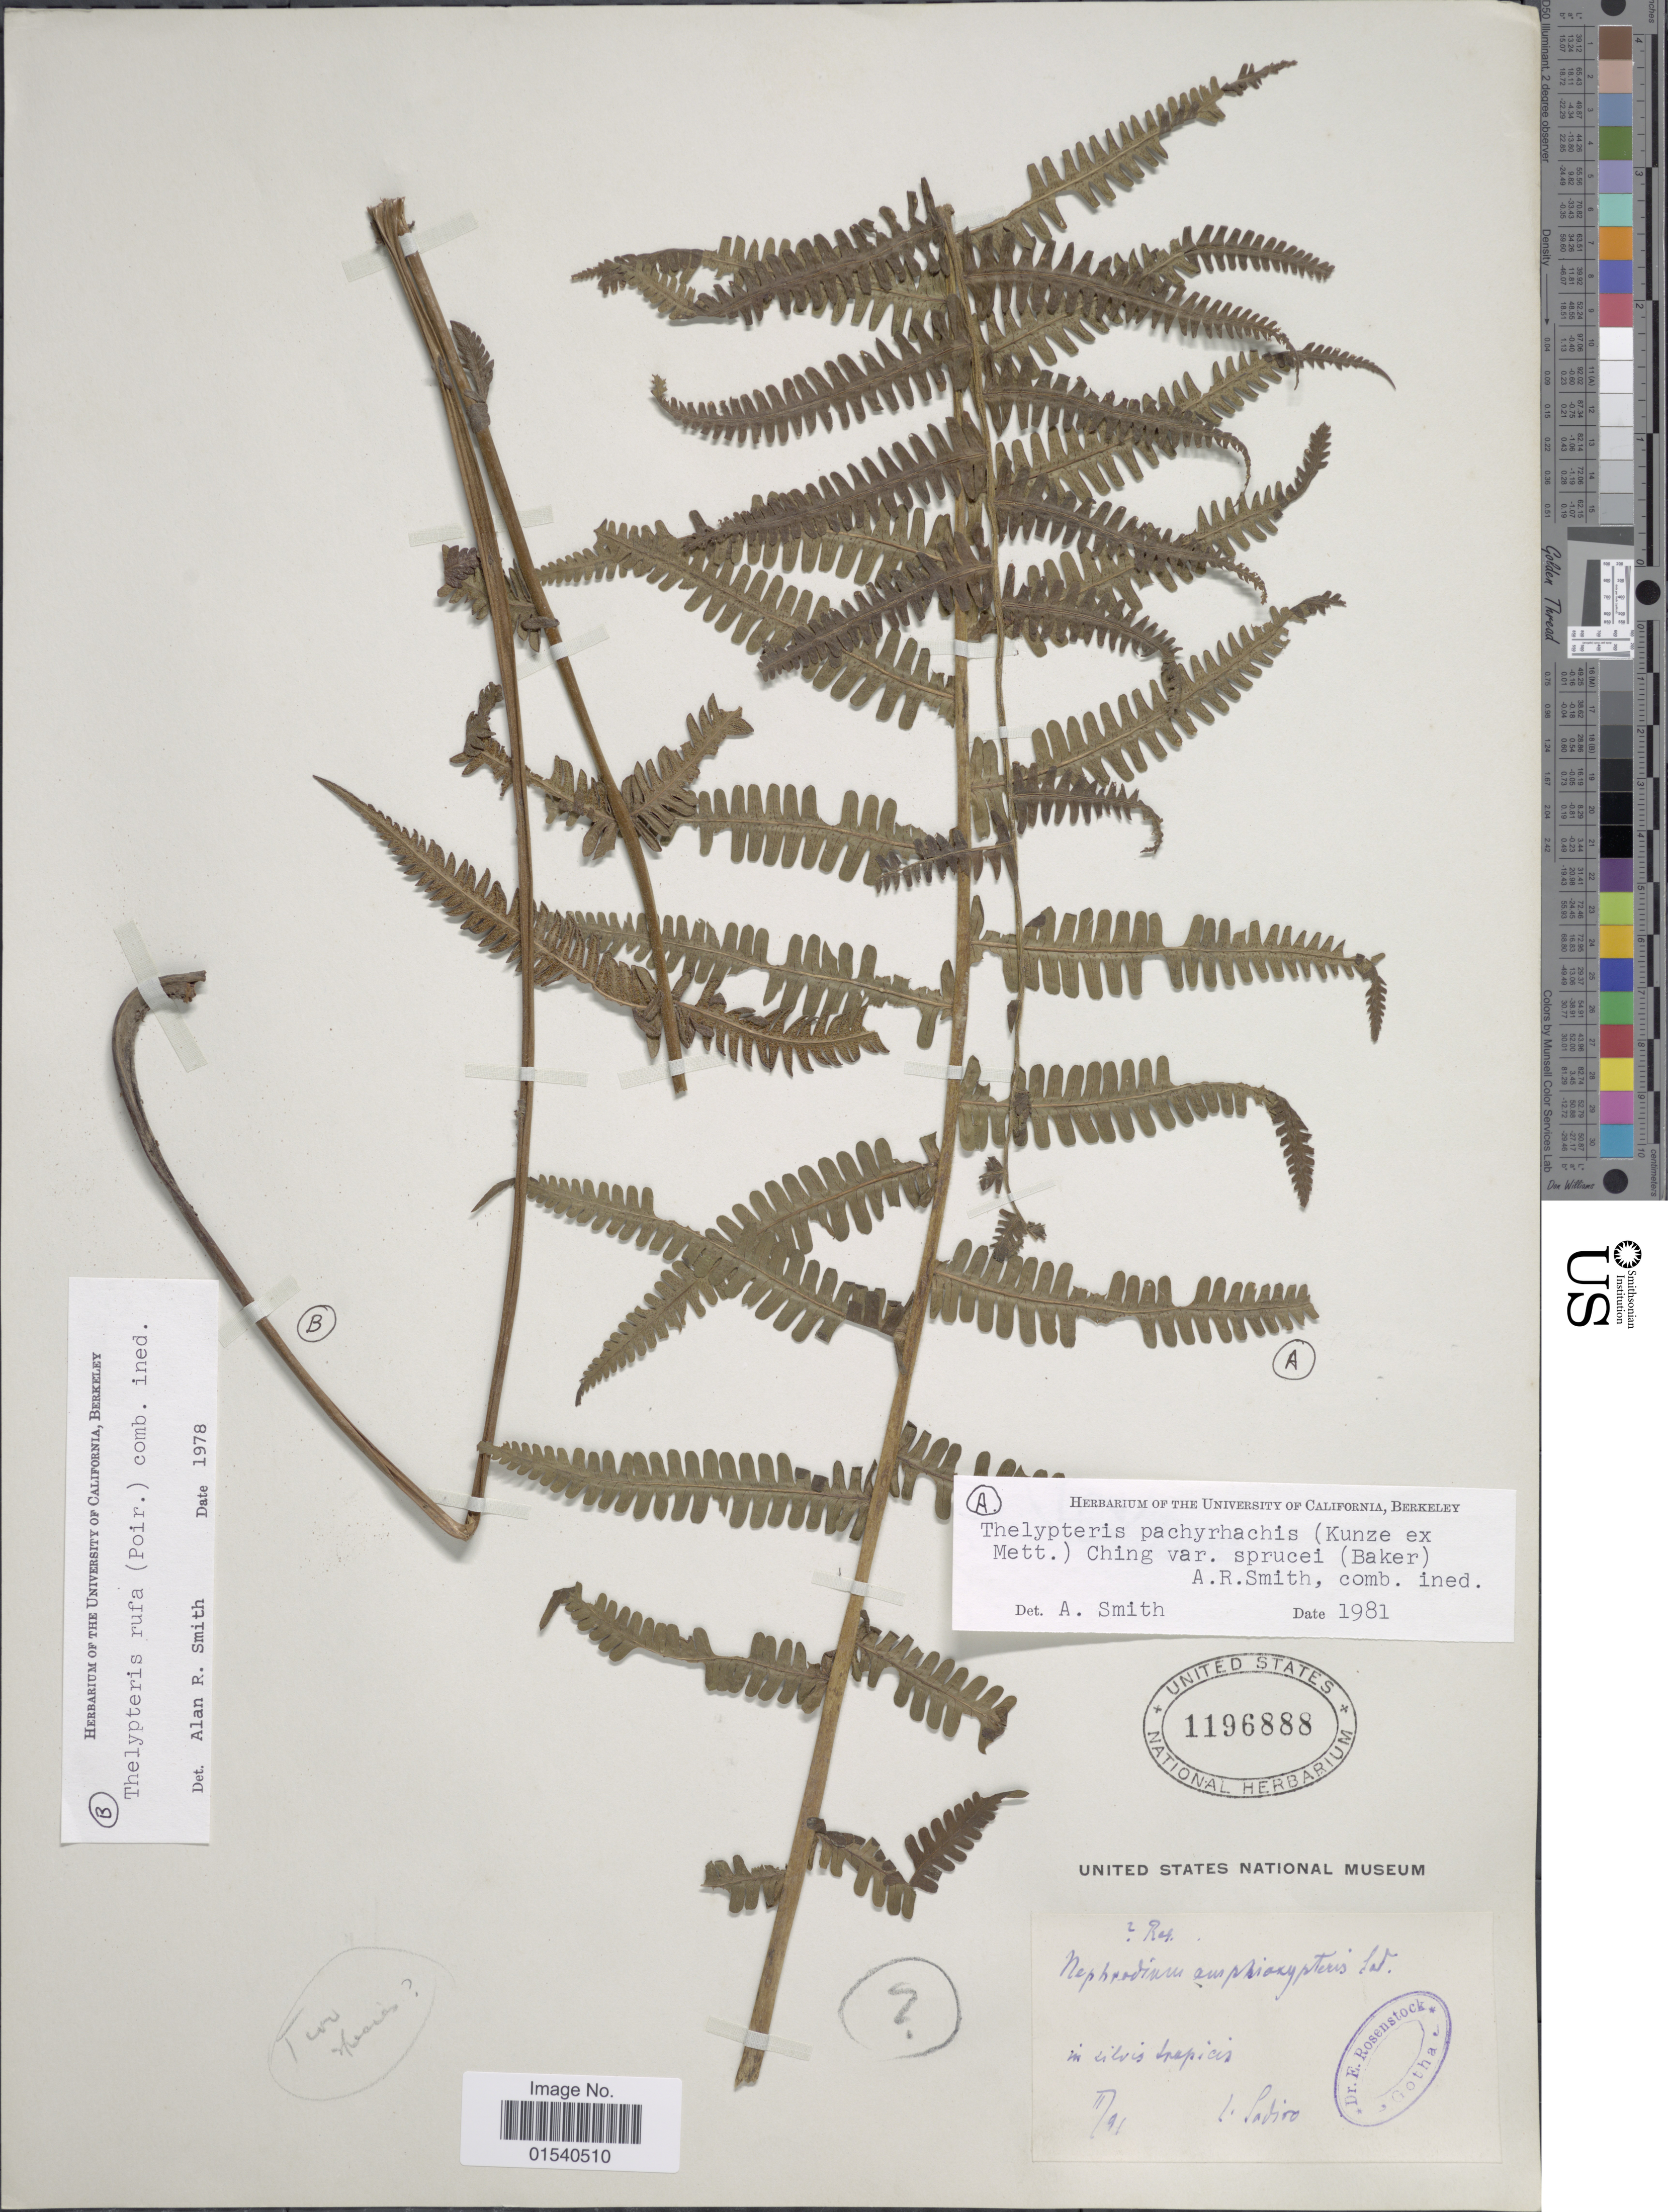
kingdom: Plantae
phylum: Tracheophyta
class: Polypodiopsida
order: Polypodiales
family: Thelypteridaceae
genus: Amauropelta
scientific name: Amauropelta pachyrachis (Kunze) comb. nov., ined 2015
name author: (Kunze)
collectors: Sodiro, --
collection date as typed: Transcribed d/m/y: /2/91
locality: In silvis Spapicis [interpreted]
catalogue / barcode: US 1196888